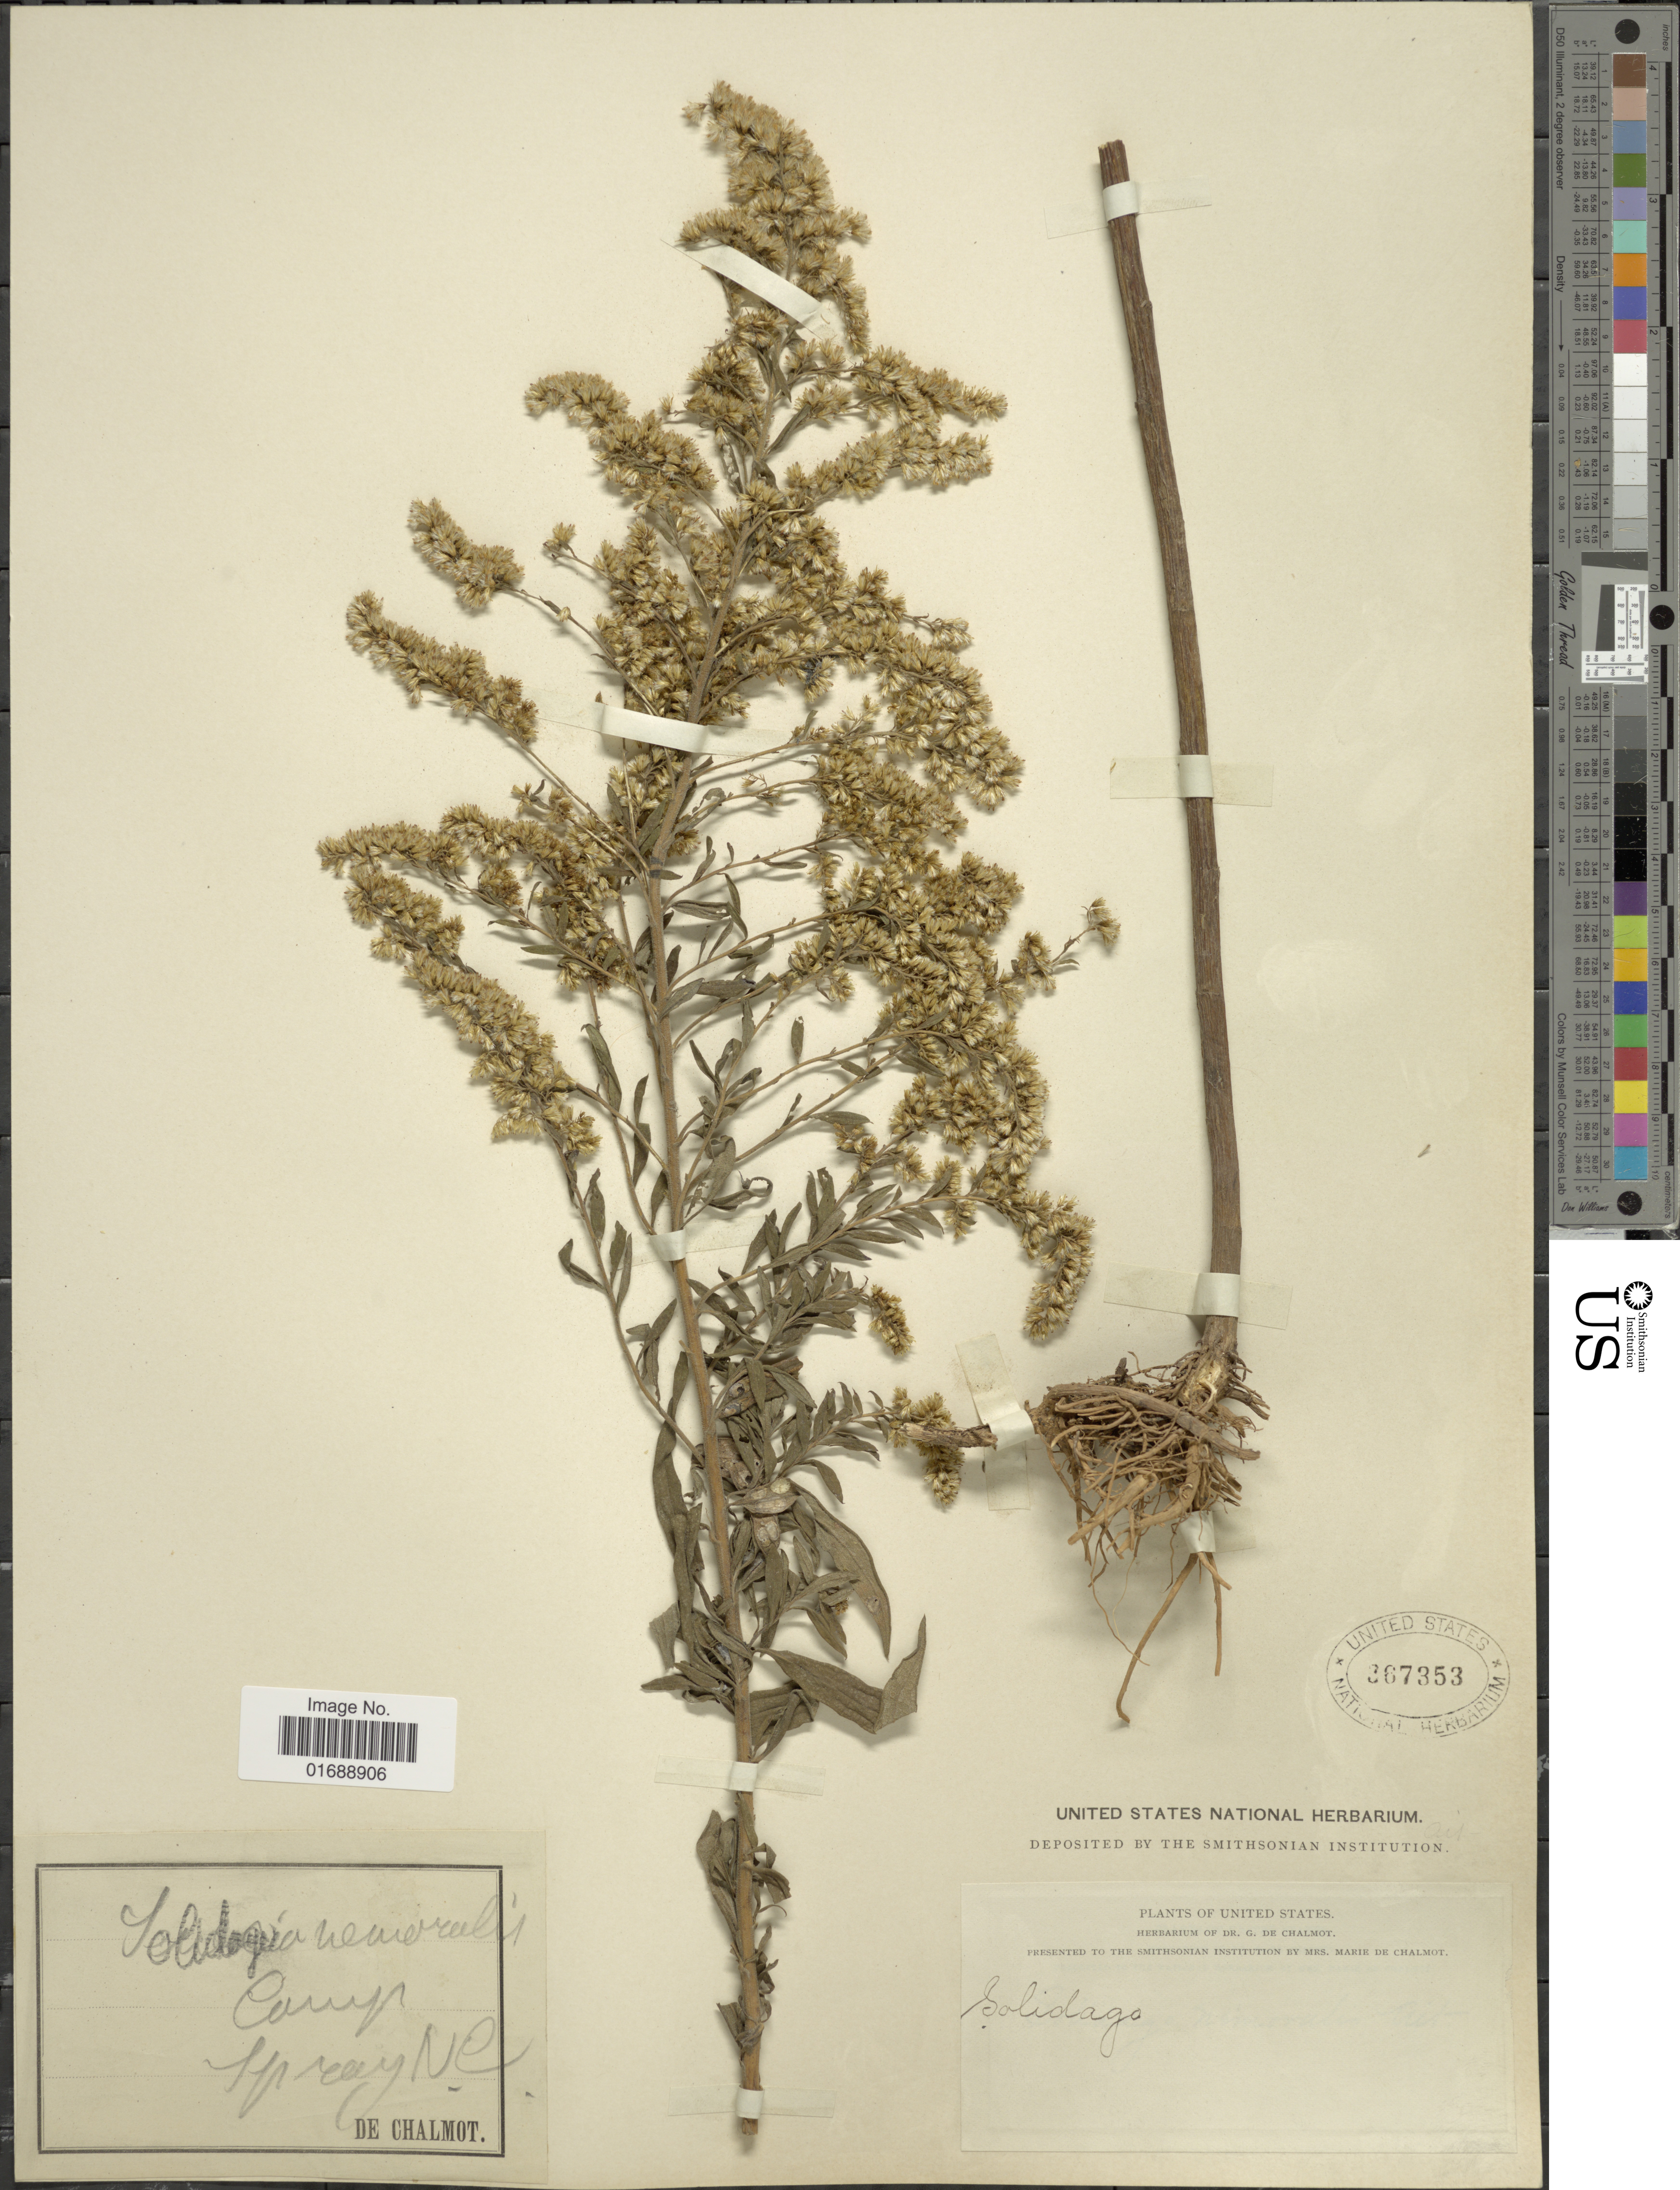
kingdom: Plantae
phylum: Tracheophyta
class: Magnoliopsida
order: Asterales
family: Asteraceae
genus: Solidago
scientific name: Solidago nemoralis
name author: Aiton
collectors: G. de Chalmot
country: United States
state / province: North Carolina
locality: Camp, Spray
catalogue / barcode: US 367353